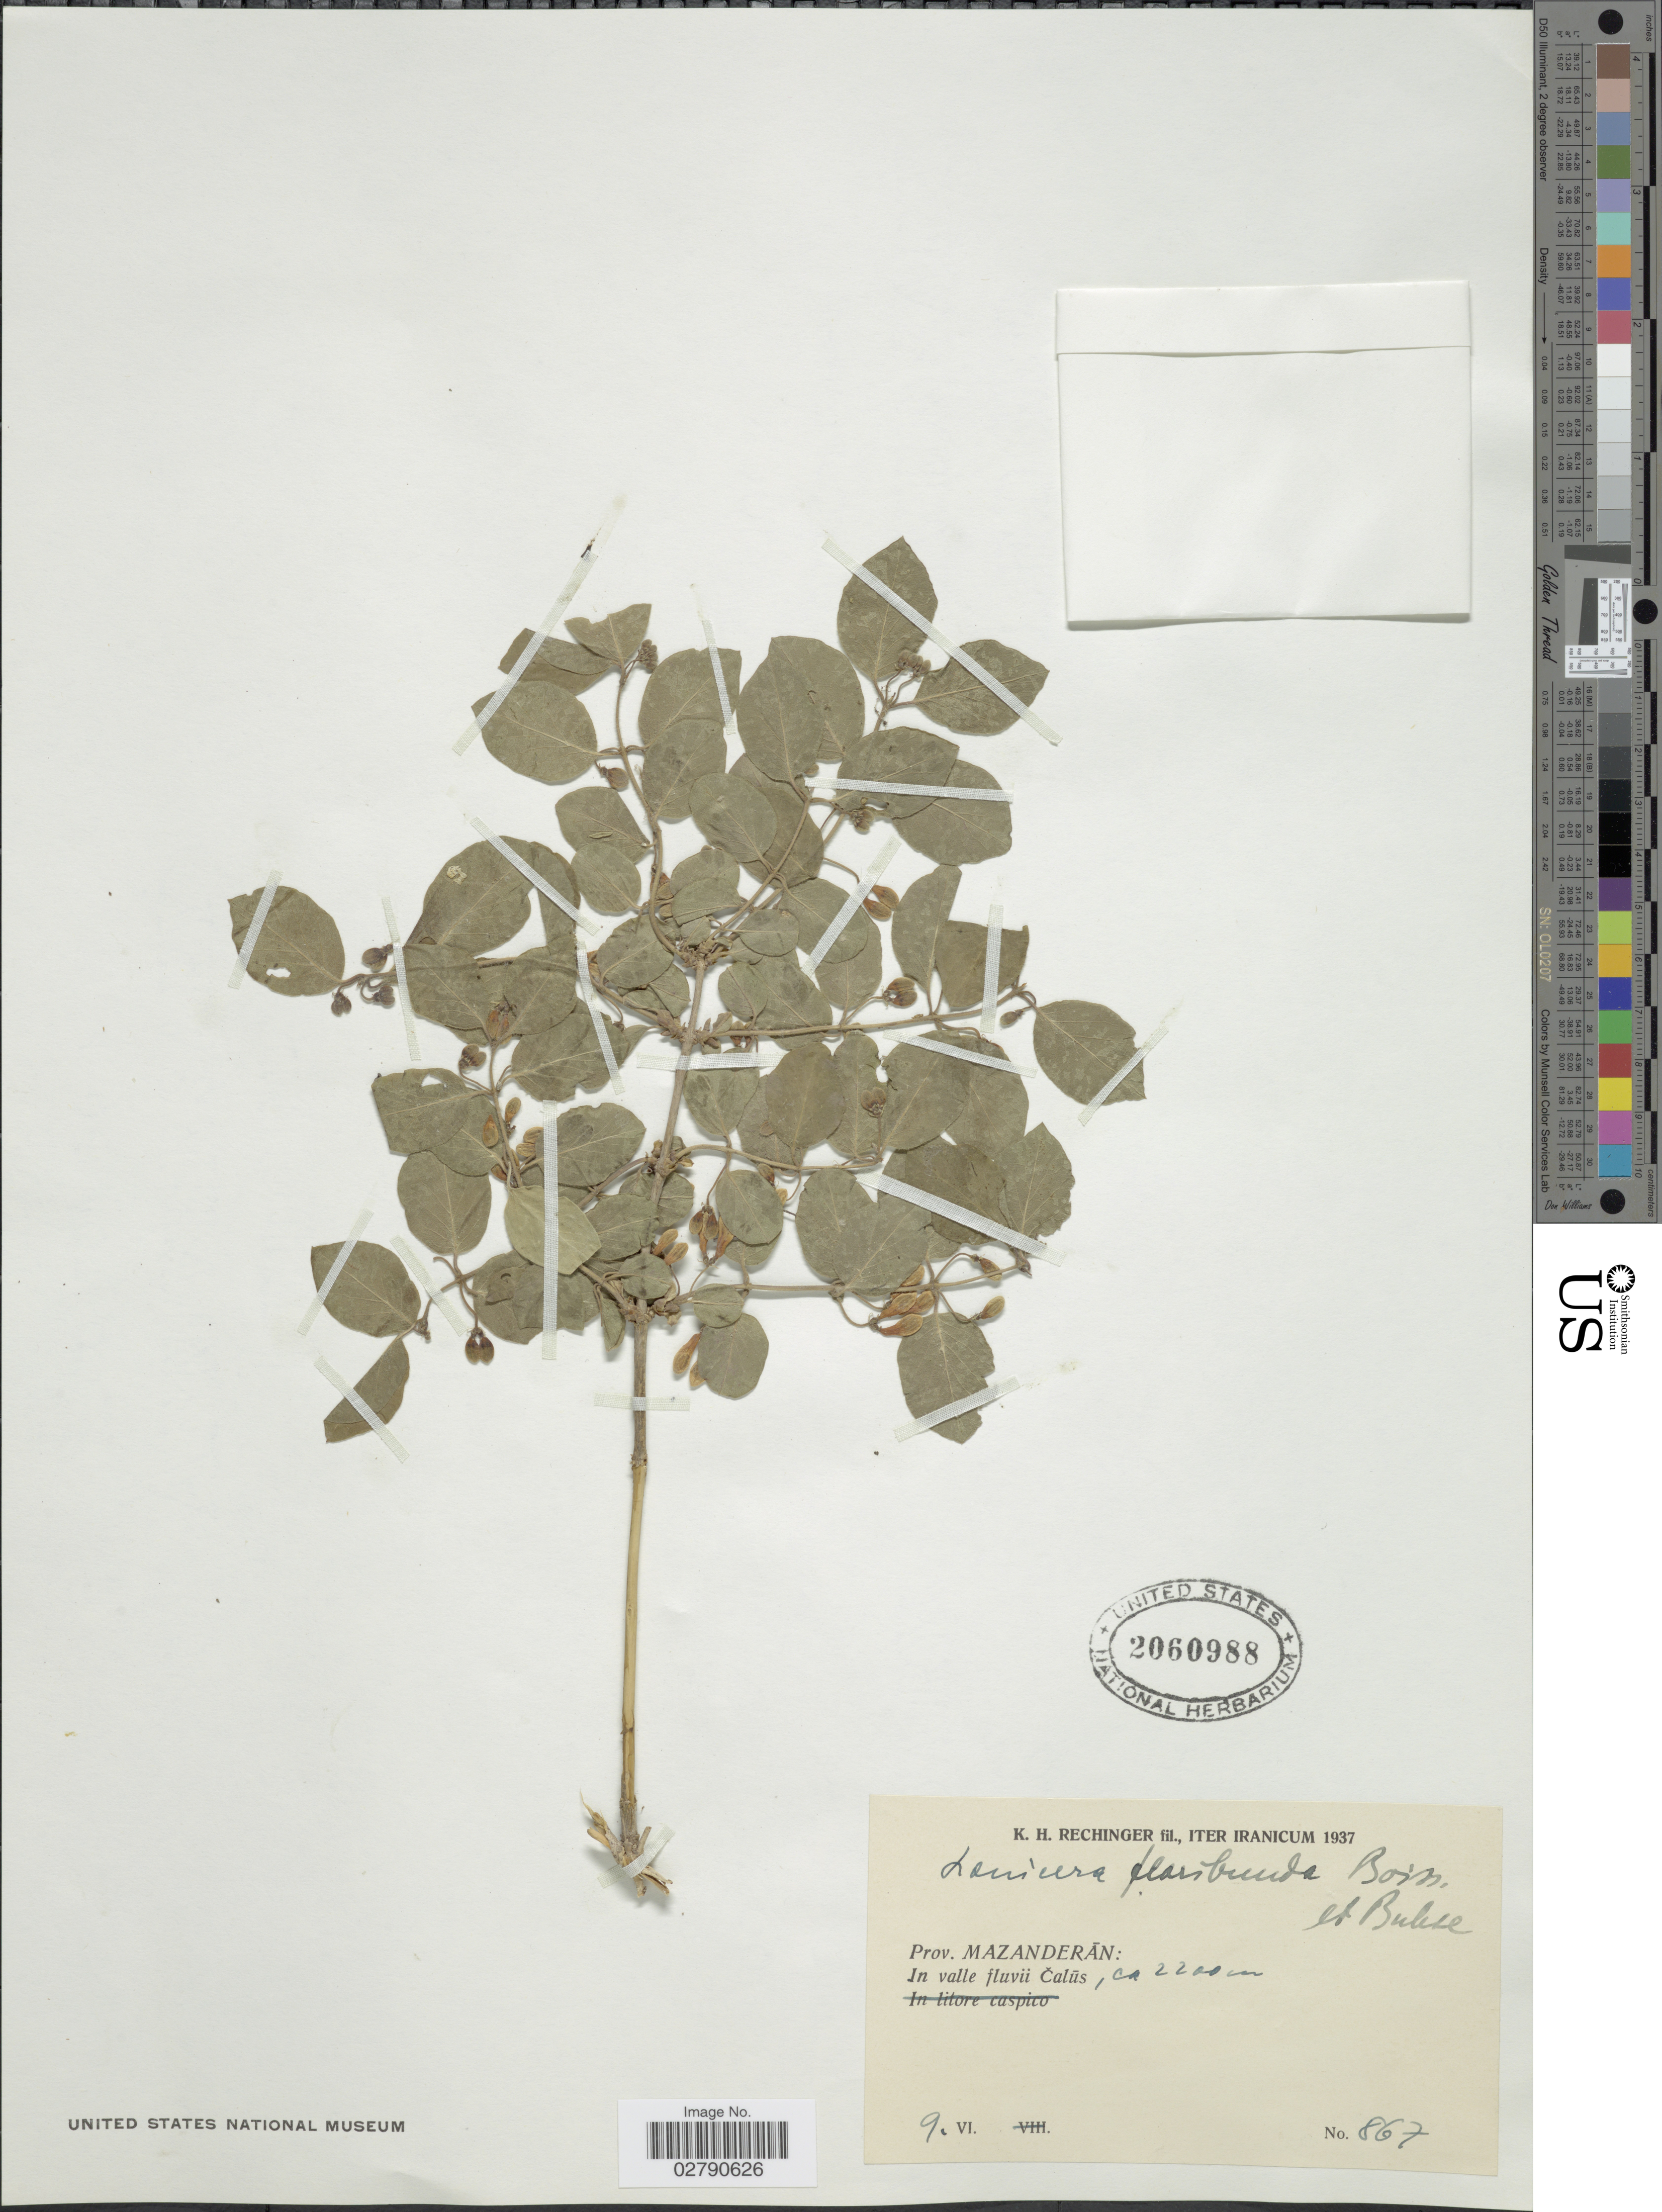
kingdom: Plantae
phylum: Tracheophyta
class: Magnoliopsida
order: Dipsacales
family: Caprifoliaceae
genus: Lonicera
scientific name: Lonicera floribunda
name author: Boiss. & Buhse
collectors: K. H. Rechinger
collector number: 867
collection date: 1937-06-09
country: Iran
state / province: Mazandaran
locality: Prov. Mazanderan: In valle fluvii Calus.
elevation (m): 2200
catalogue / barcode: US 2060988